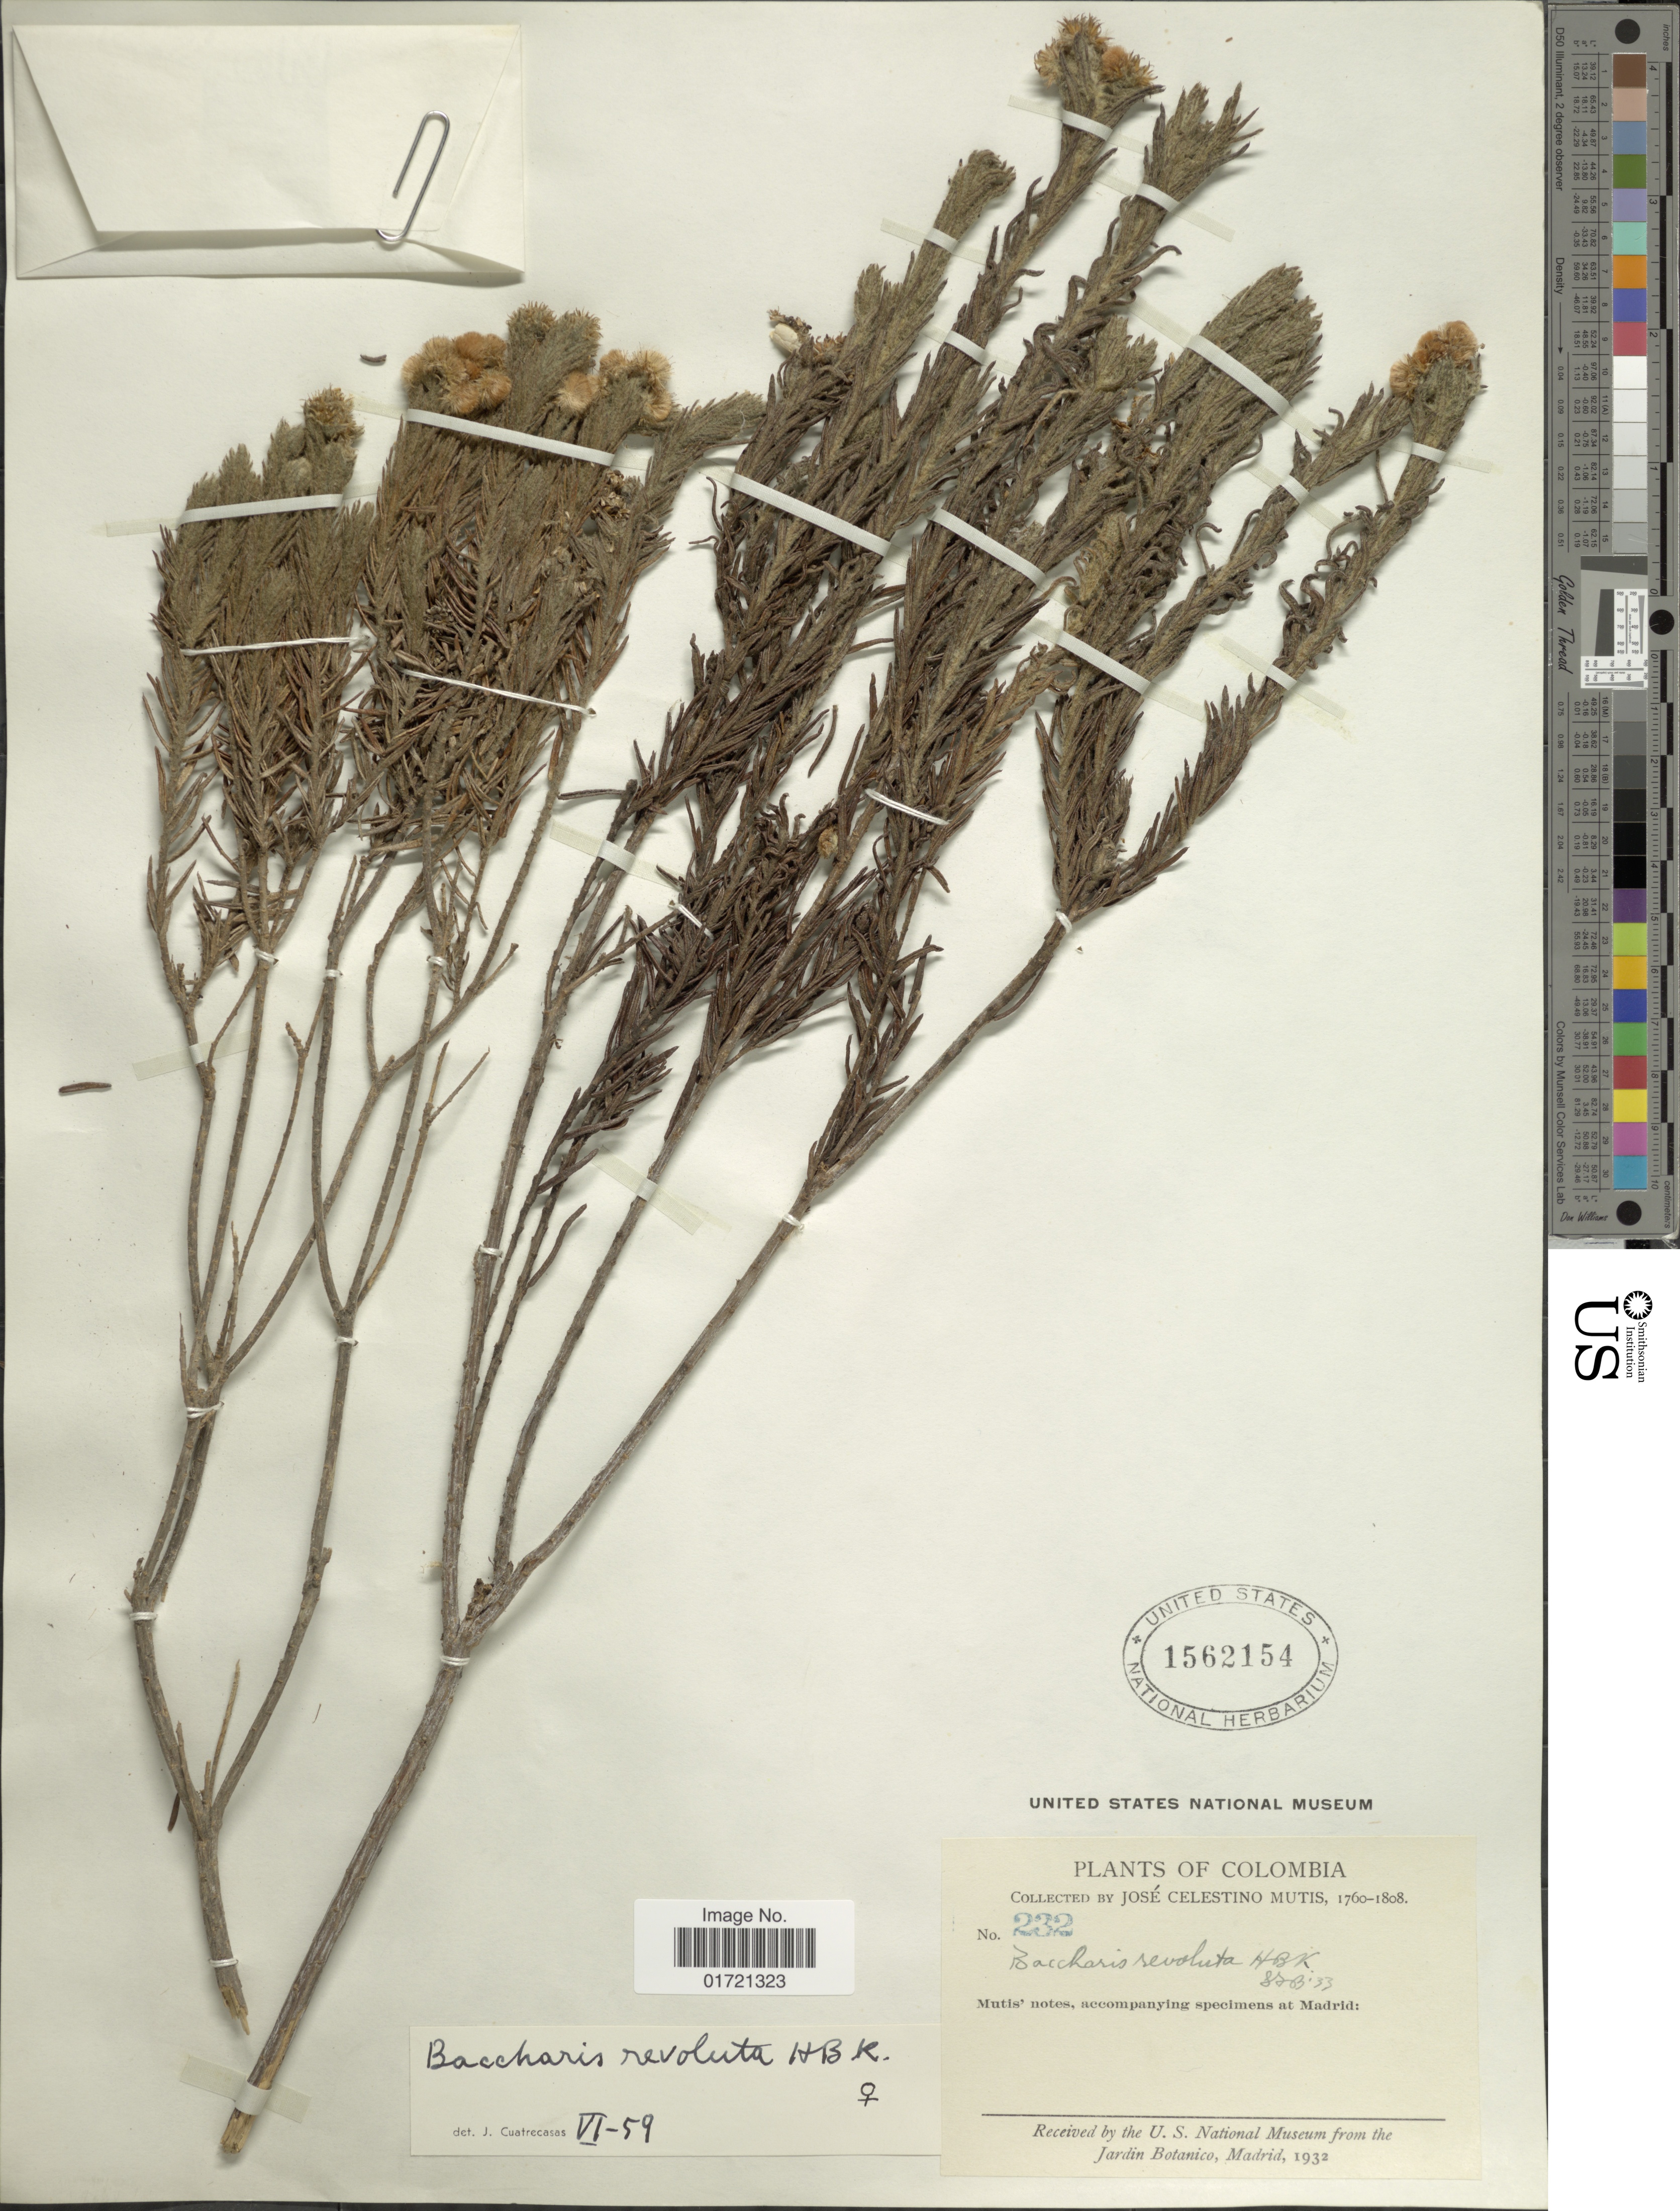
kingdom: Plantae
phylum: Tracheophyta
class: Magnoliopsida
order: Asterales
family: Asteraceae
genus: Baccharis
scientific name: Baccharis revoluta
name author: Kunth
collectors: J. C. B. Mutis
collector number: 232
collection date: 1760/1808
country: Colombia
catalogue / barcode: US 1562154